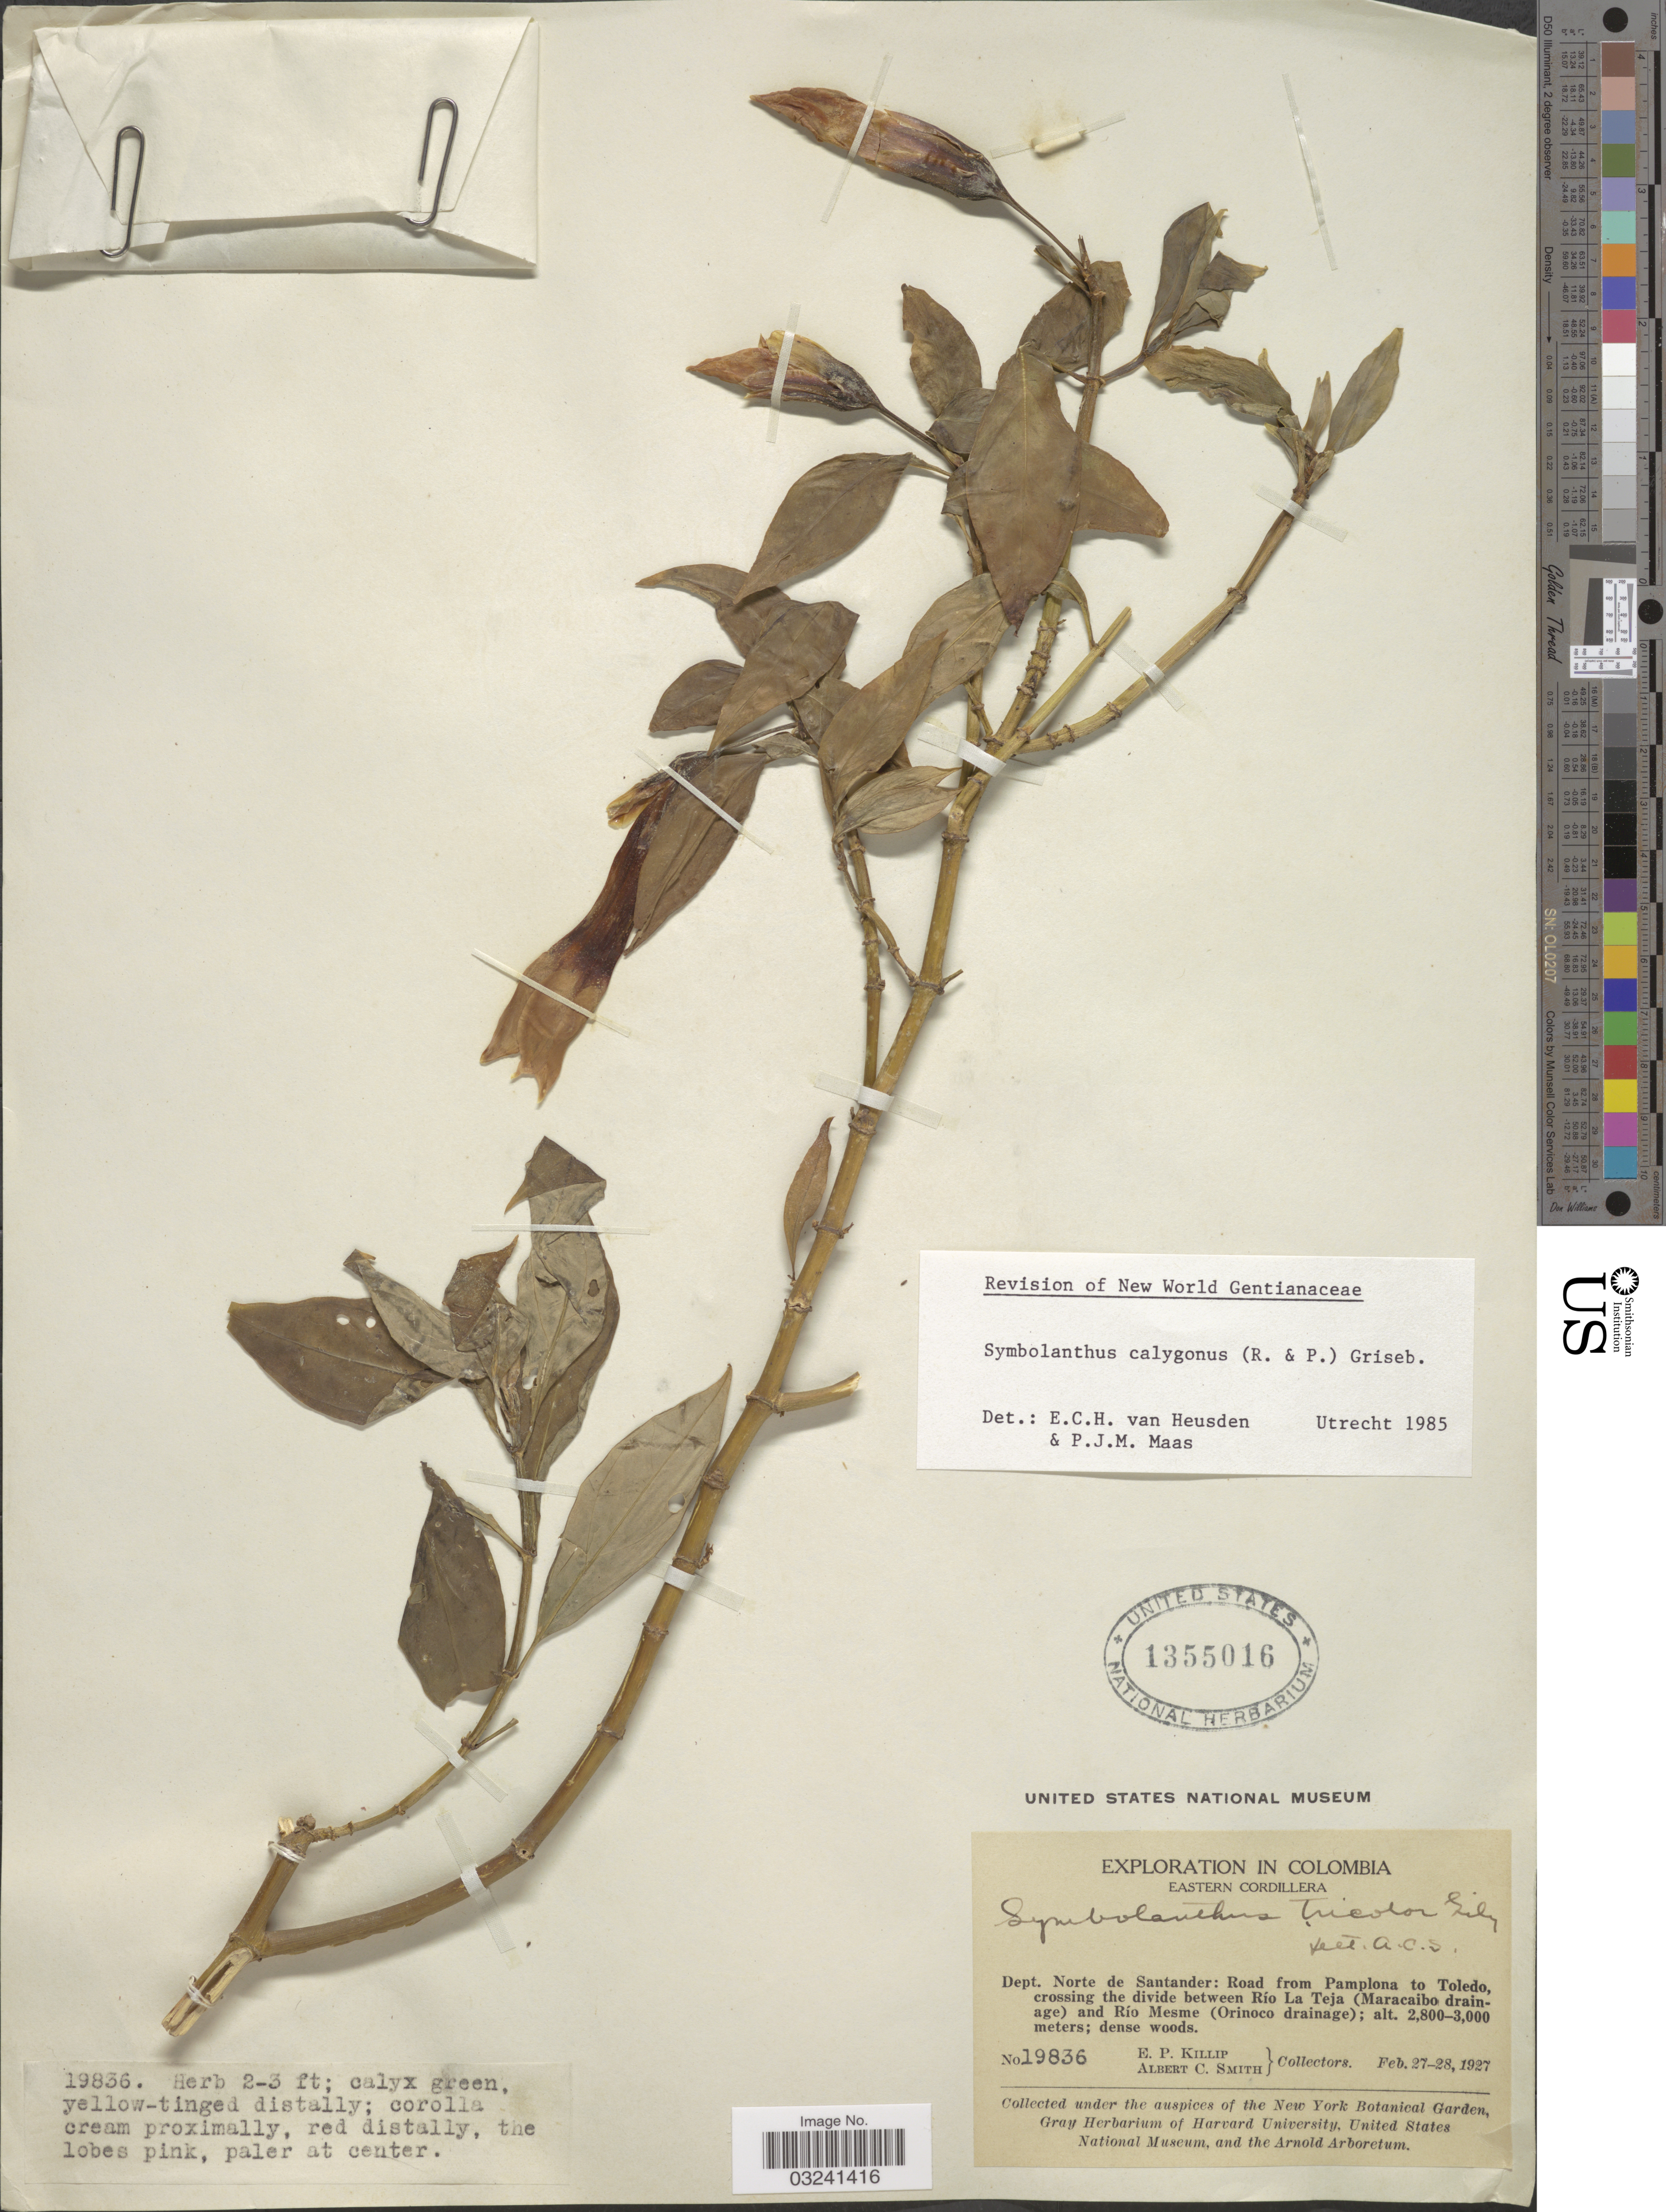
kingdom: Plantae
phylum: Tracheophyta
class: Magnoliopsida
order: Gentianales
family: Gentianaceae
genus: Symbolanthus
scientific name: Symbolanthus calygonus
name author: (Ruiz & Pav.) Griseb. ex Gilg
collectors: E. P. Killip & A. C. Smith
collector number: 19836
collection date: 1927-02-27/1927-02-28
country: Colombia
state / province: Norte de Santander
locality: Eastern Cordillera. Dept. Norte de Santander: Road from Pamplona to Toledo, crossing the divide between Río La Teja (Maracaibo drainage) and Río Mesme (Orinoco drainage).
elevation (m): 2800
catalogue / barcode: US 1355016